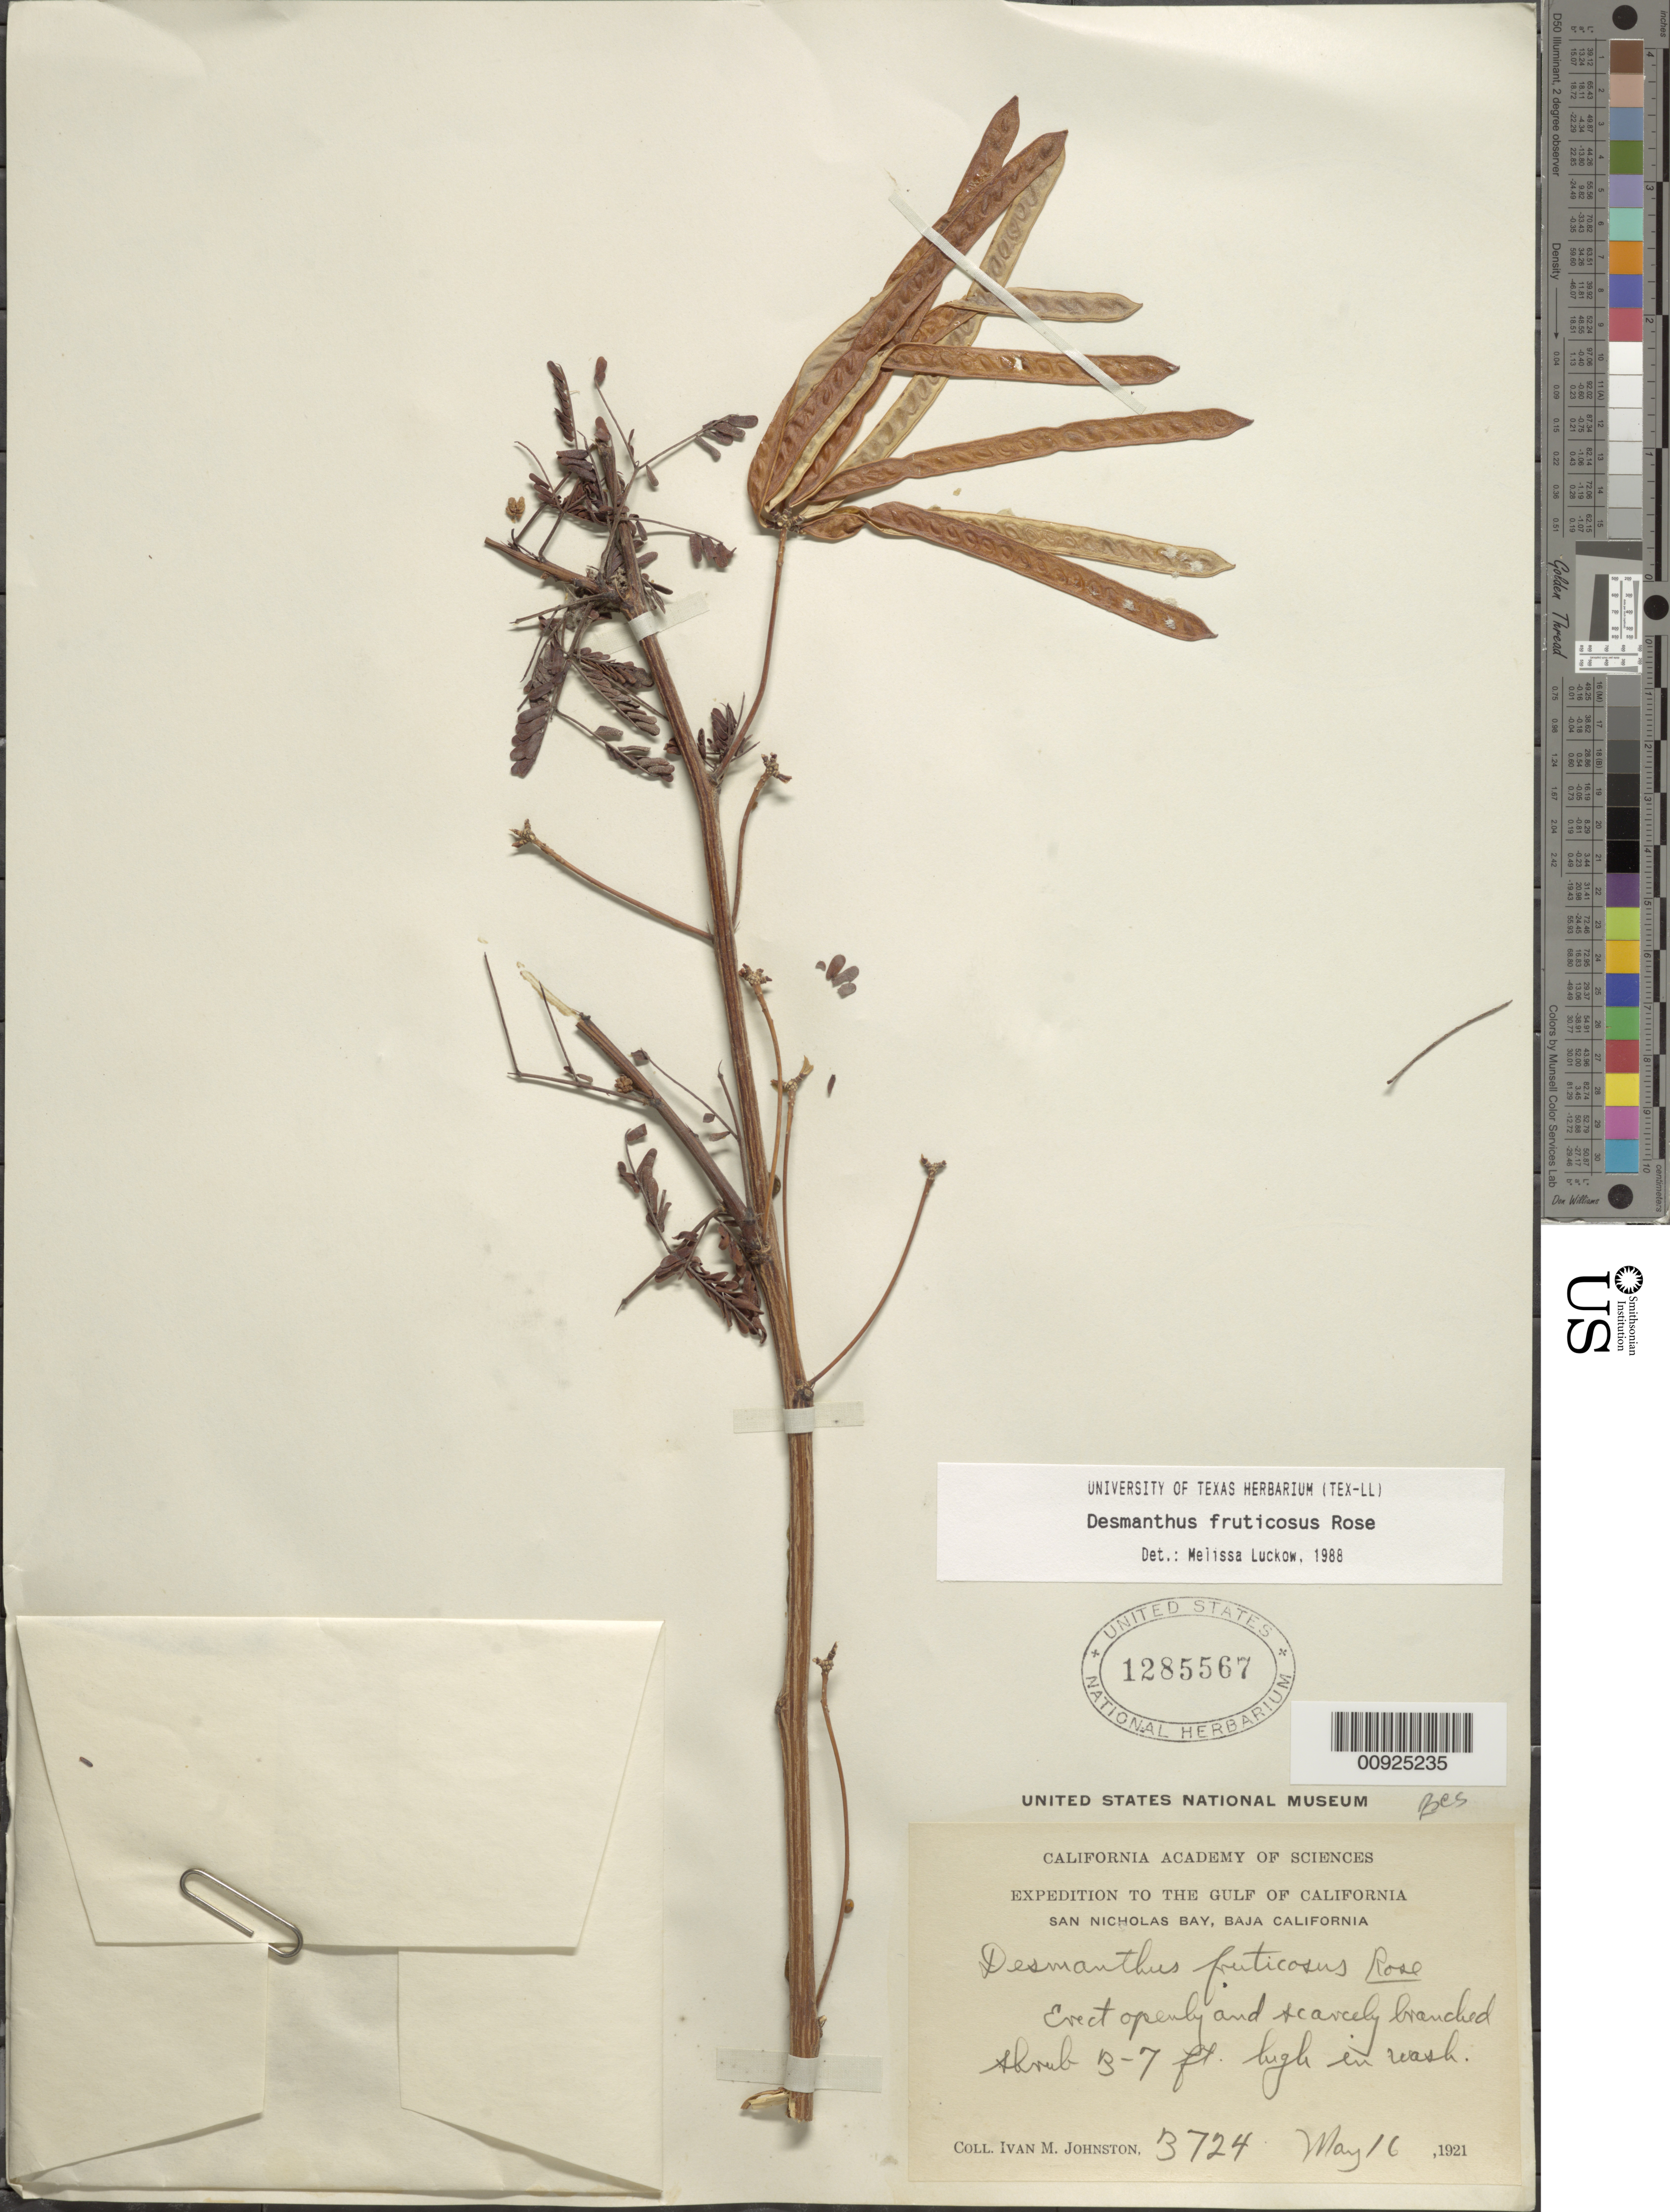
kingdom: Plantae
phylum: Tracheophyta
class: Magnoliopsida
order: Fabales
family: Fabaceae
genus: Desmanthus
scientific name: Desmanthus fruticosus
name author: Rose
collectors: I.M. Johnston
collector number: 3724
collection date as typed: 16 May 1921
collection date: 1921-05-16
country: Mexico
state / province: Baja California Sur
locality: San Nicholas Bay, Baja California.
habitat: In wash.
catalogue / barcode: US 1285567